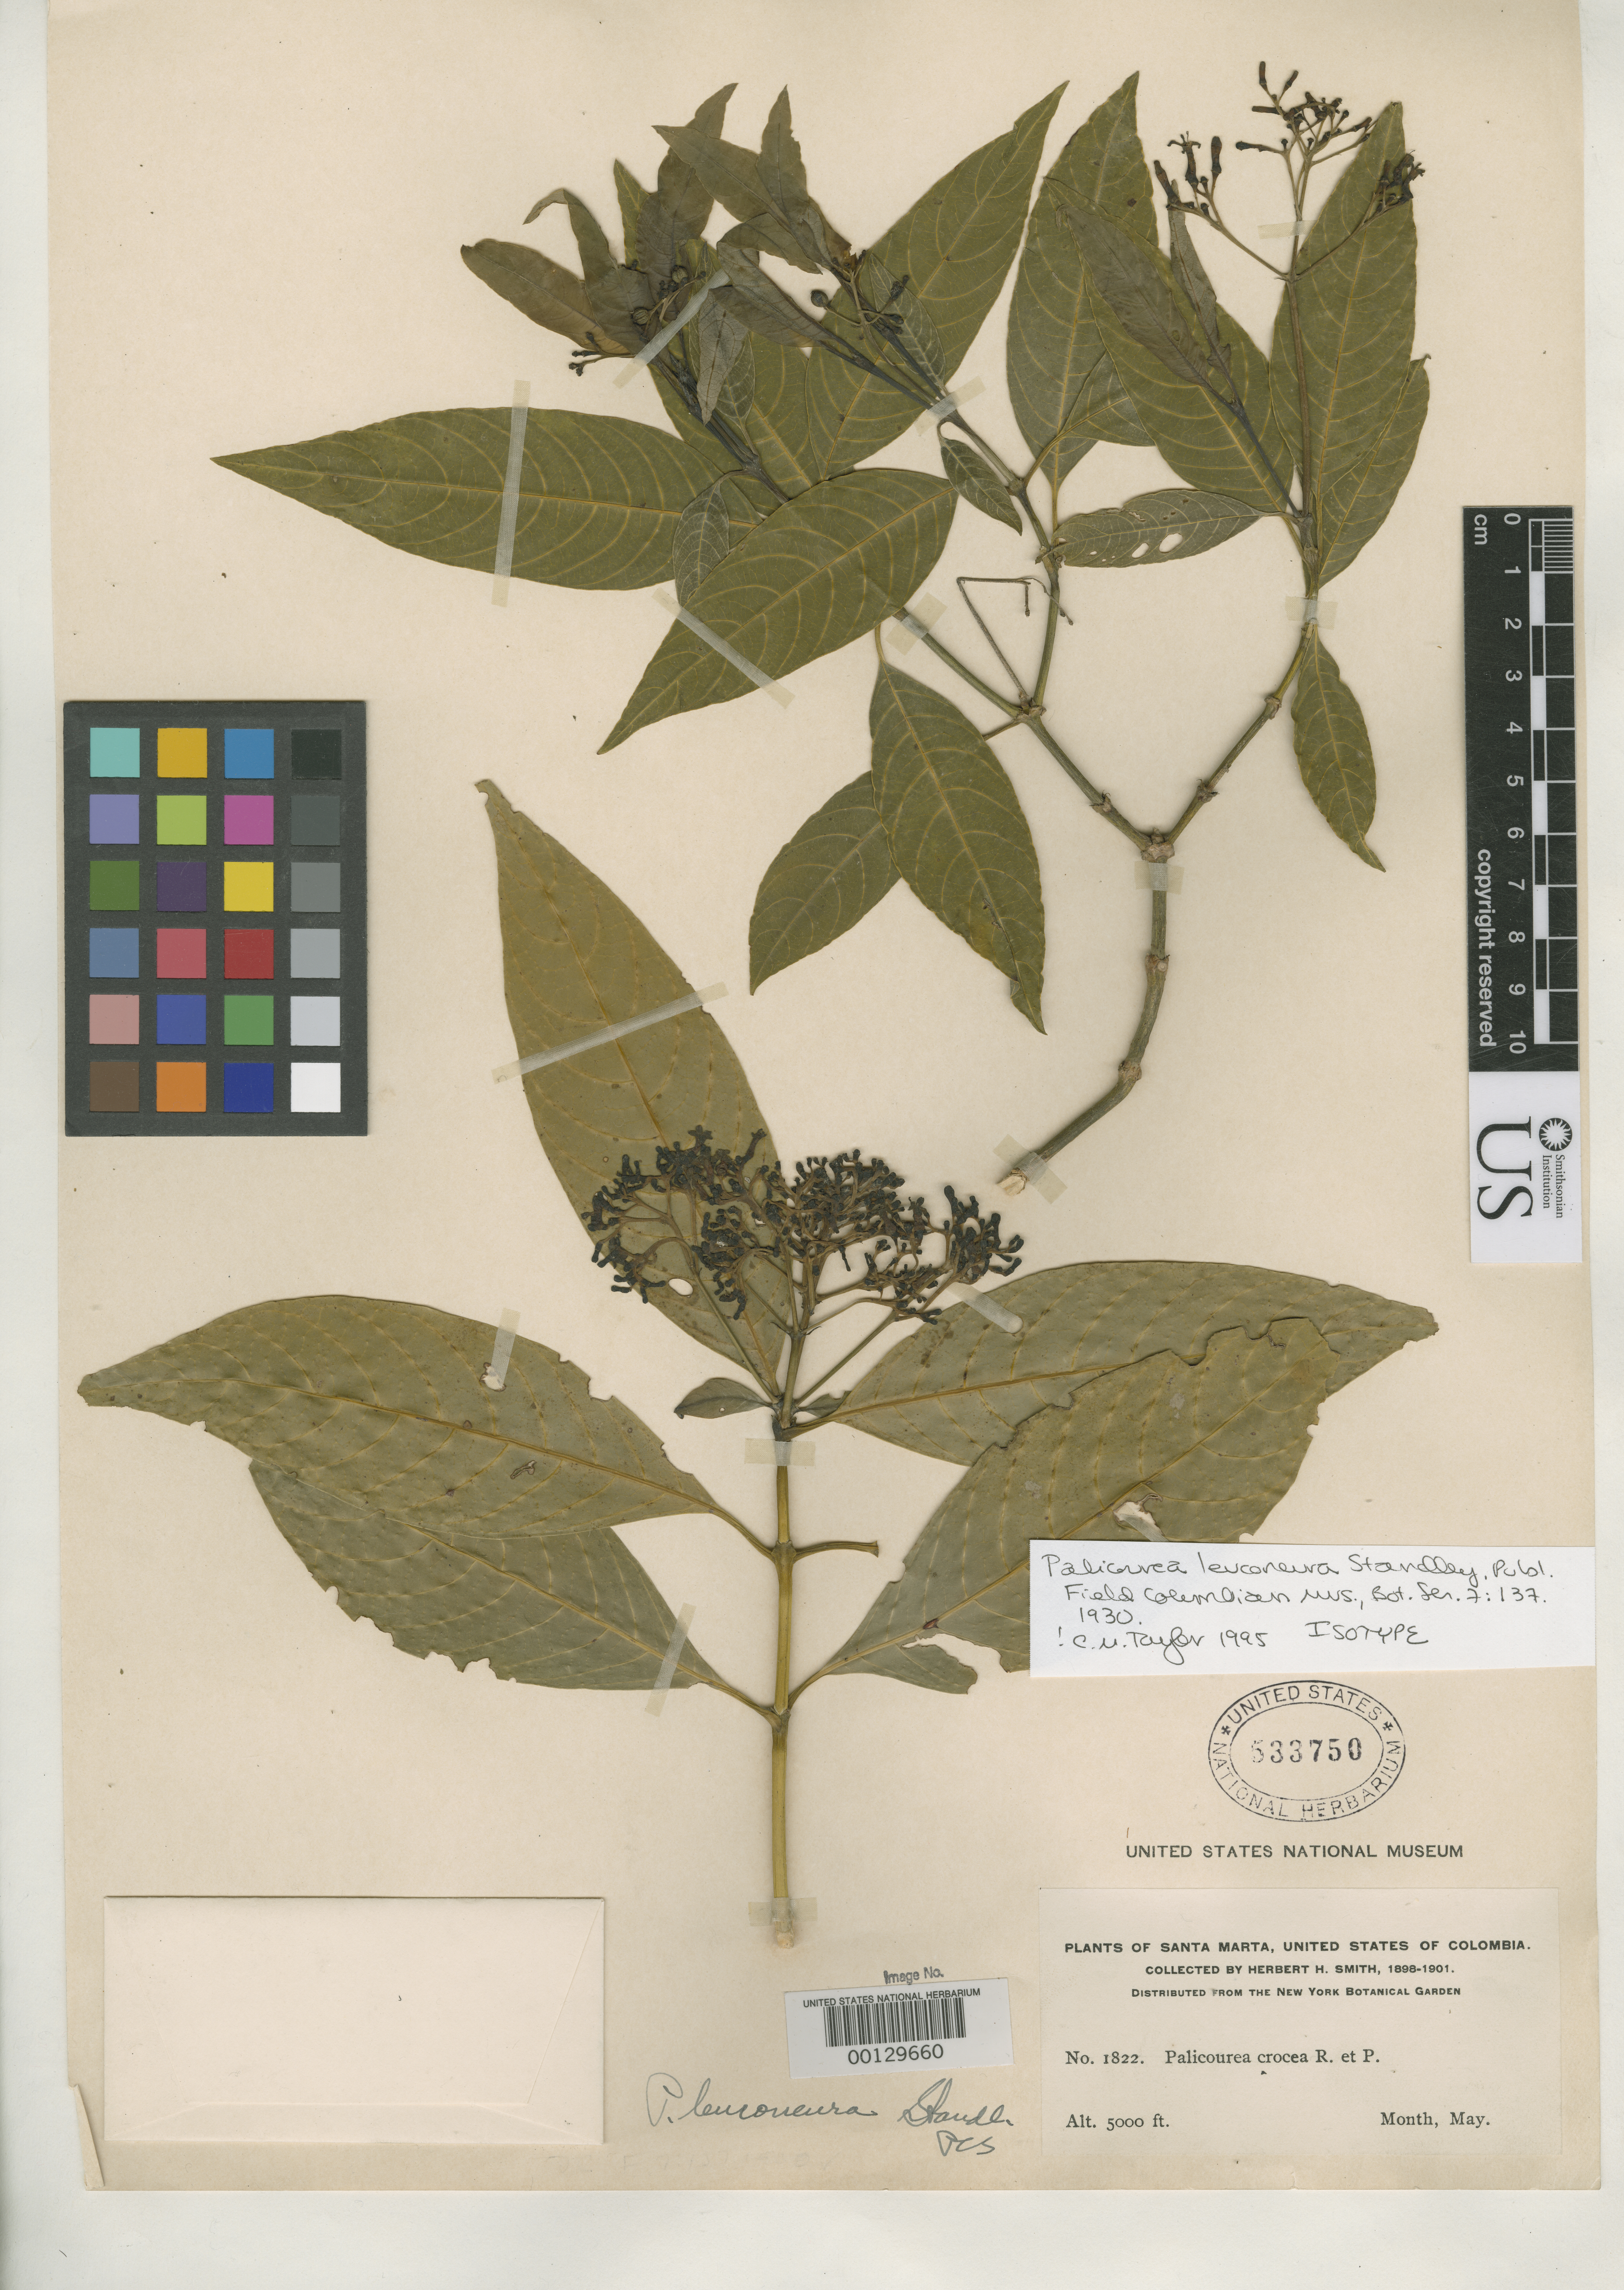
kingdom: Plantae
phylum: Tracheophyta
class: Magnoliopsida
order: Gentianales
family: Rubiaceae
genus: Palicourea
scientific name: Palicourea leuconeura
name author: Standl.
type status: Isotype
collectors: Herbert H. Smith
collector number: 1822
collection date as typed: May 1898 to -- May 1901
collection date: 1898-05/1901-05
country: Colombia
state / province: Magdalena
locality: Santa Marta.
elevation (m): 1524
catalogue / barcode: US 533750